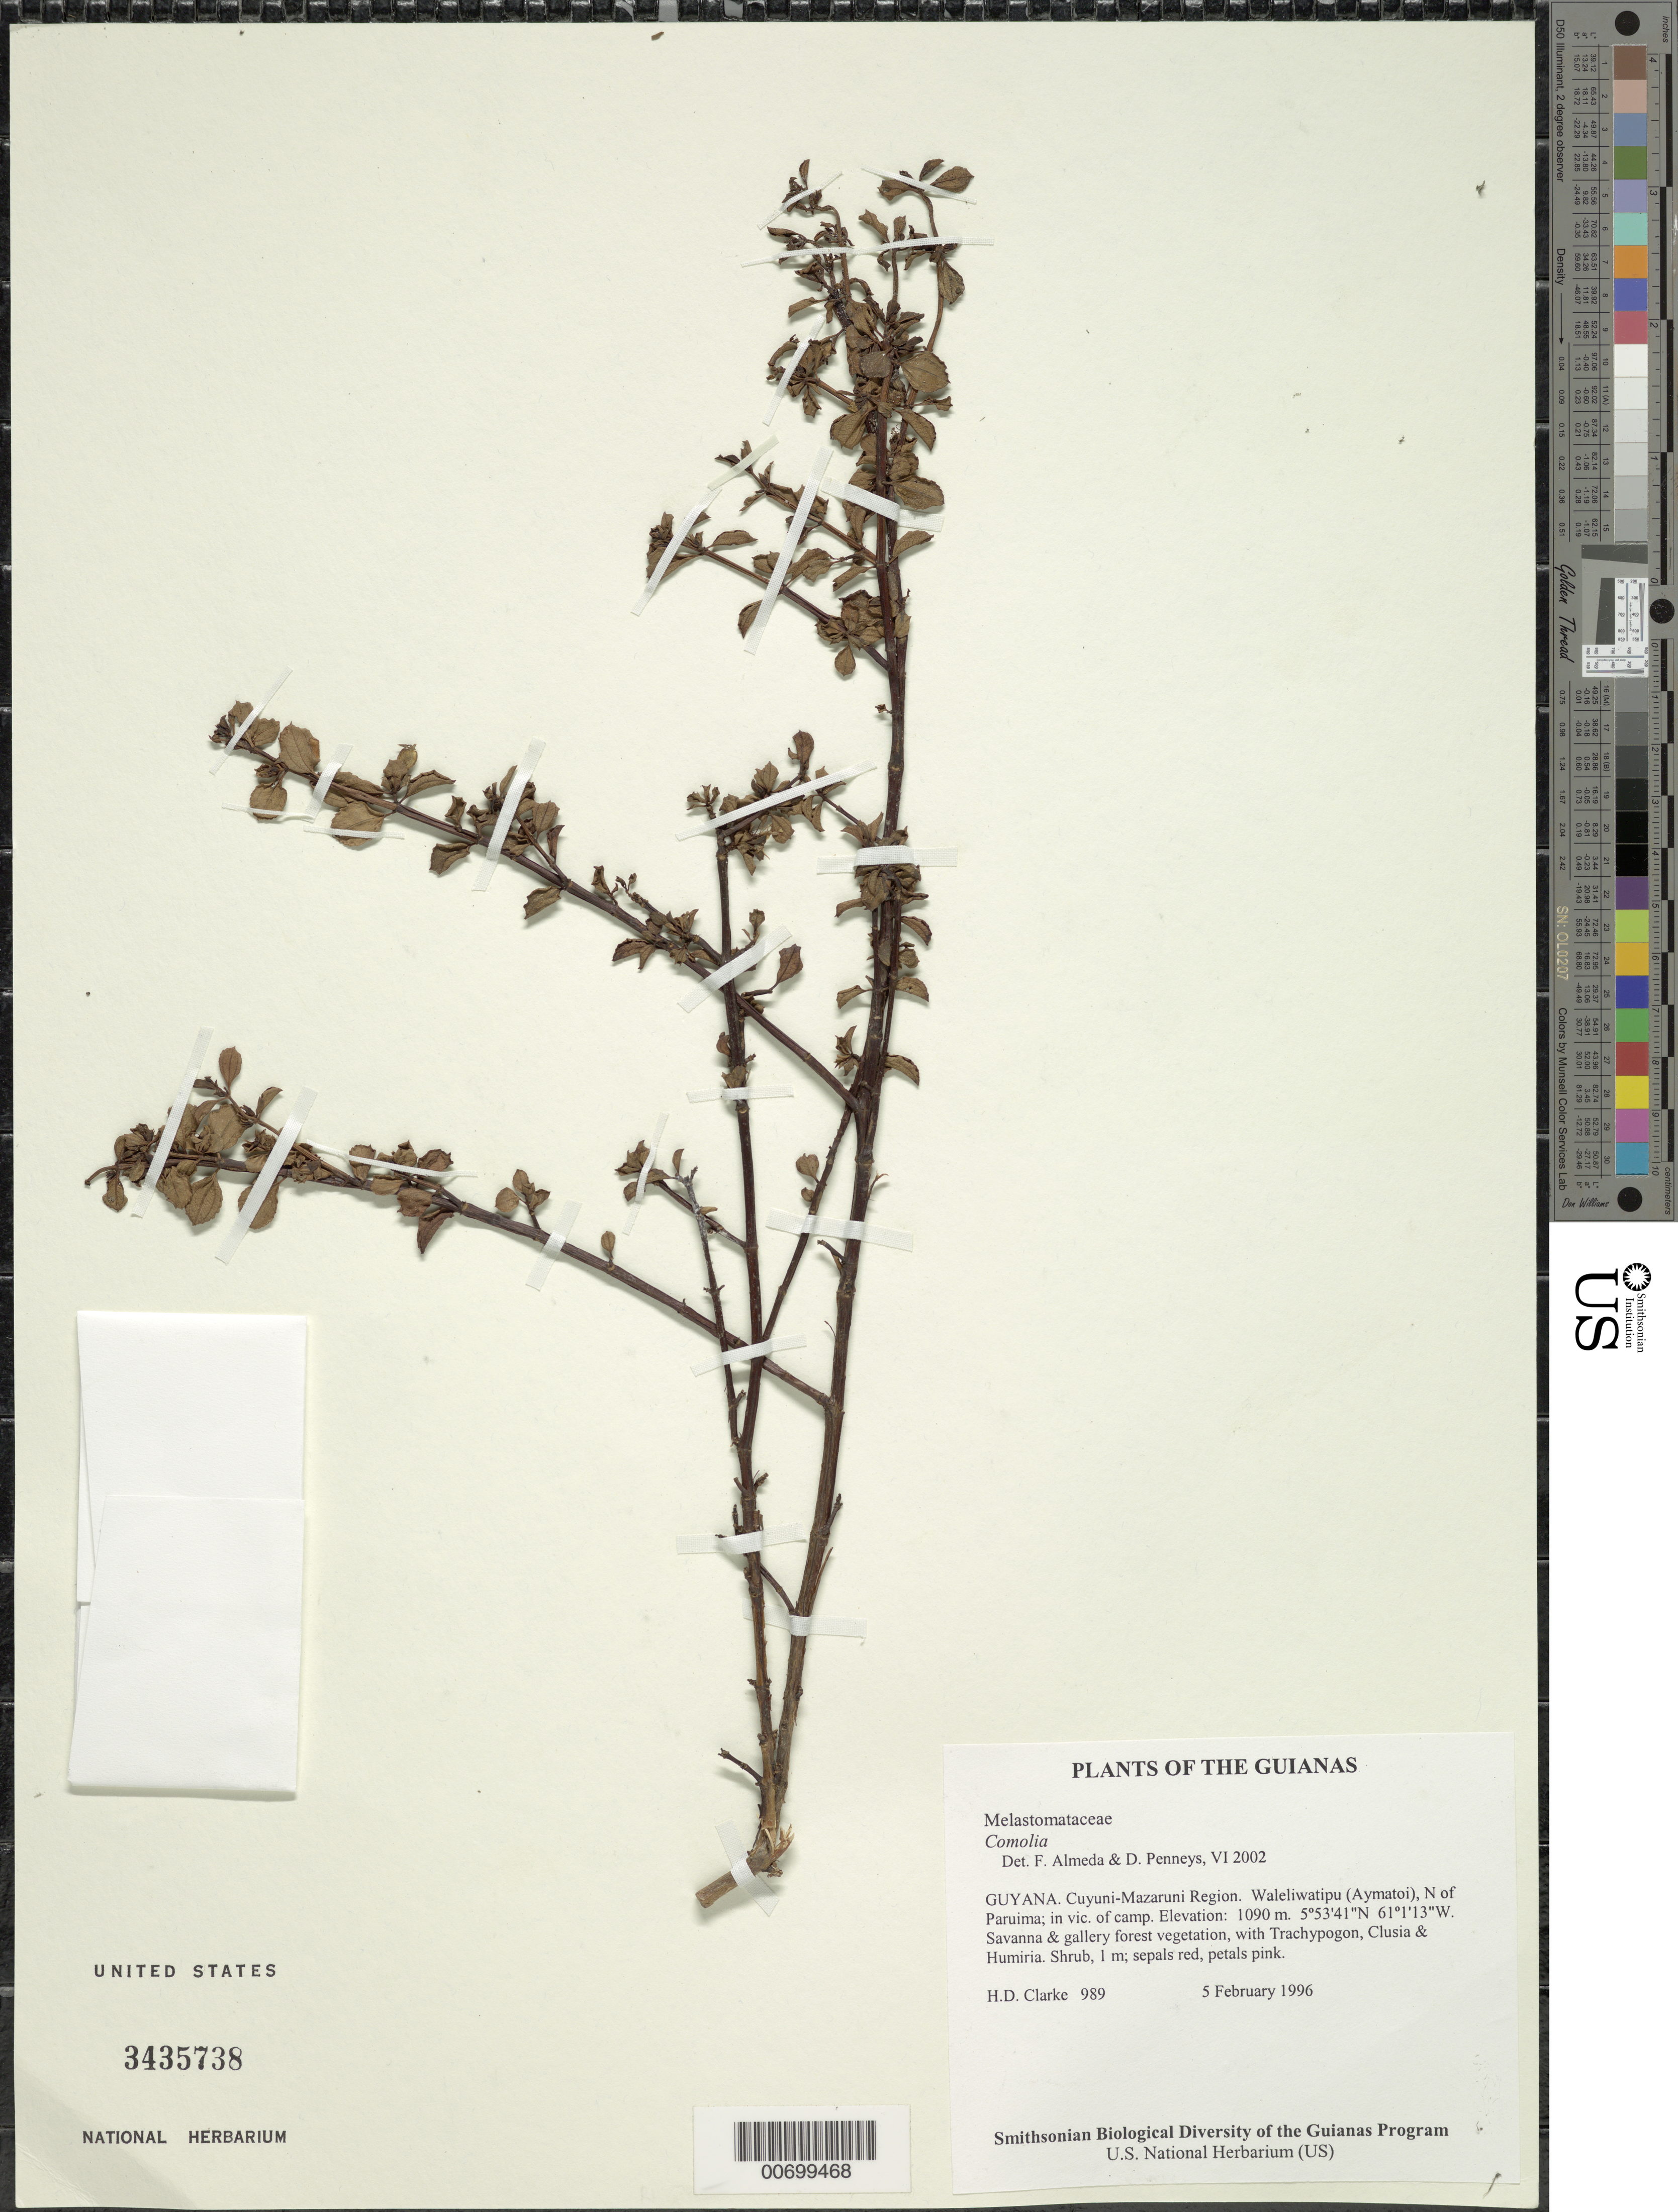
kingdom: Plantae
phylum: Tracheophyta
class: Magnoliopsida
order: Myrtales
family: Melastomataceae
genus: Comolia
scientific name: Comolia lythrarioides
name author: (Steud.) Naudin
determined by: Nunes da Silva, Diego, (RB), Jardim Botanico do Rio de Janeiro - Herbario (BRAZIL)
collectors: H. D. Clarke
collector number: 989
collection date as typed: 5 February 1996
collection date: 1996-02-05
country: Guyana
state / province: Cuyuni-Mazaruni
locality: Waleliwatipu (Aymatoi), N of Paruima; in vic. of camp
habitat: Savanna & gallery forest vegetation, with Trachypogon, Clusia & Humiria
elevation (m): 1090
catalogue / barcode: US 3435738